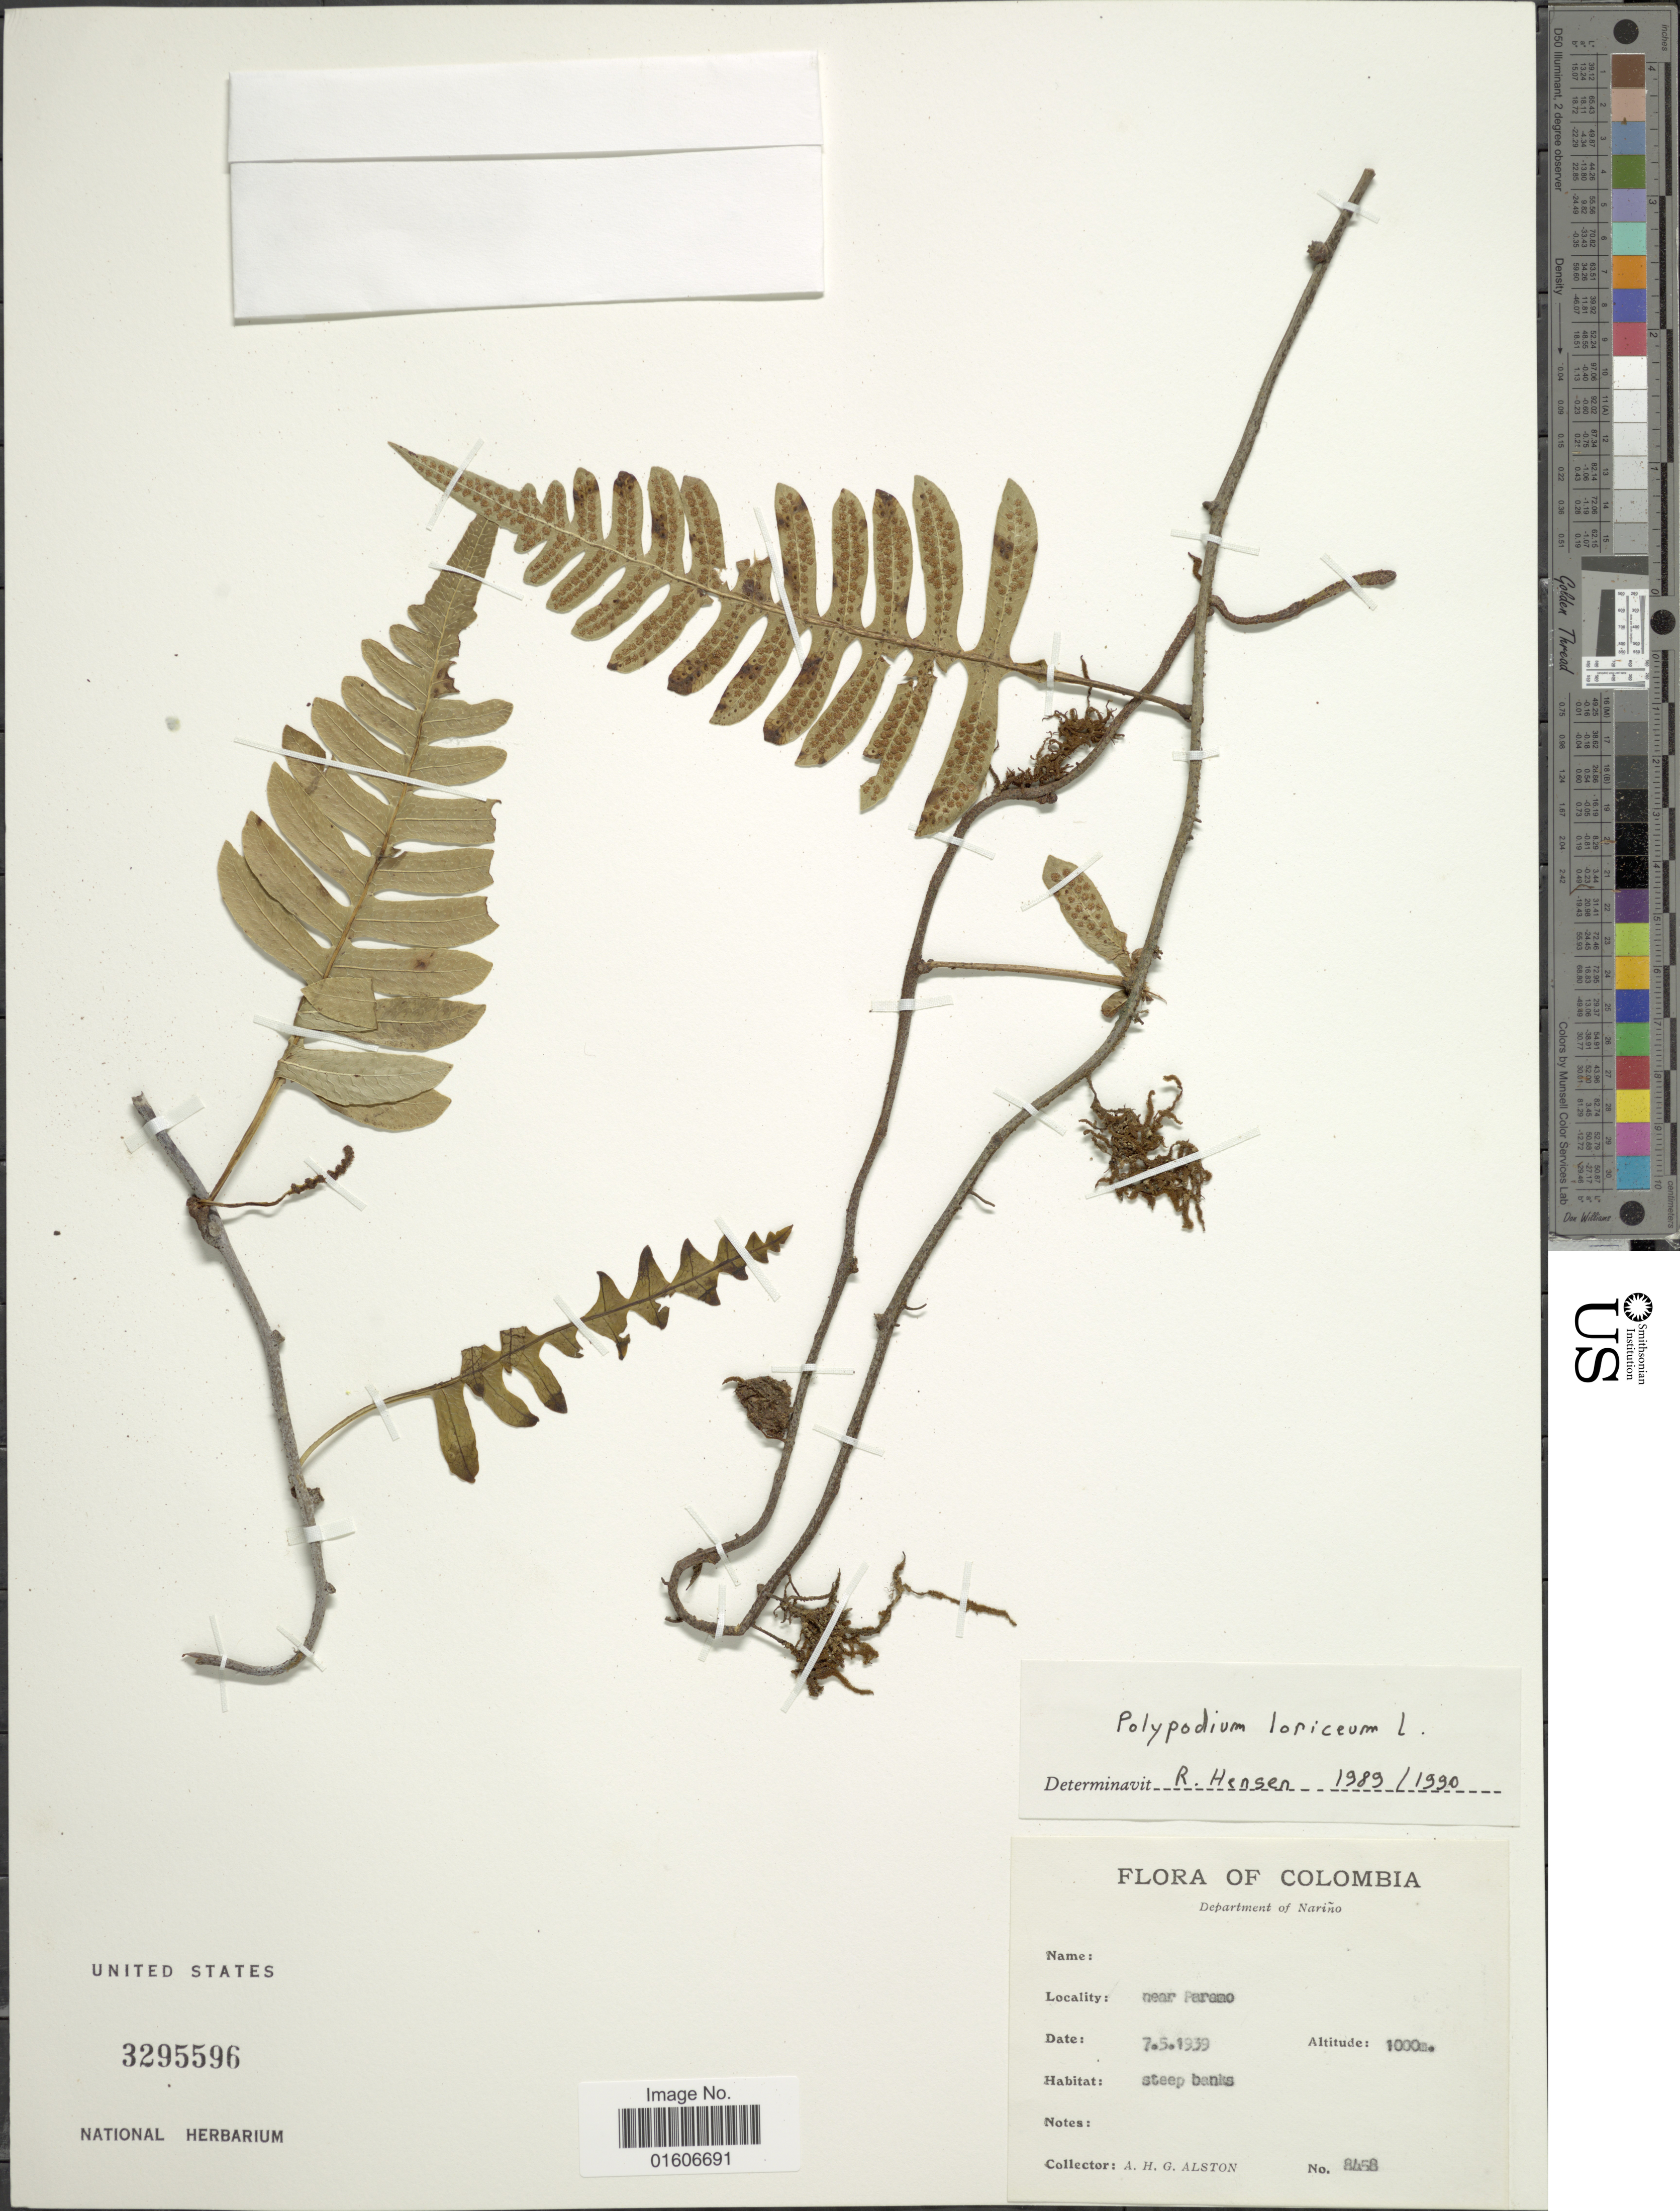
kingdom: Plantae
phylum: Tracheophyta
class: Polypodiopsida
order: Polypodiales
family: Polypodiaceae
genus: Serpocaulon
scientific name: Serpocaulon loriceum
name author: (L.) A.R. Sm.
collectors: A. H. Alston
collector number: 8458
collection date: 1939-05-07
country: Colombia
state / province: Nariño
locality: Department of Nariño, near Paramo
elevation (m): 1000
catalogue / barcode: US 3295596